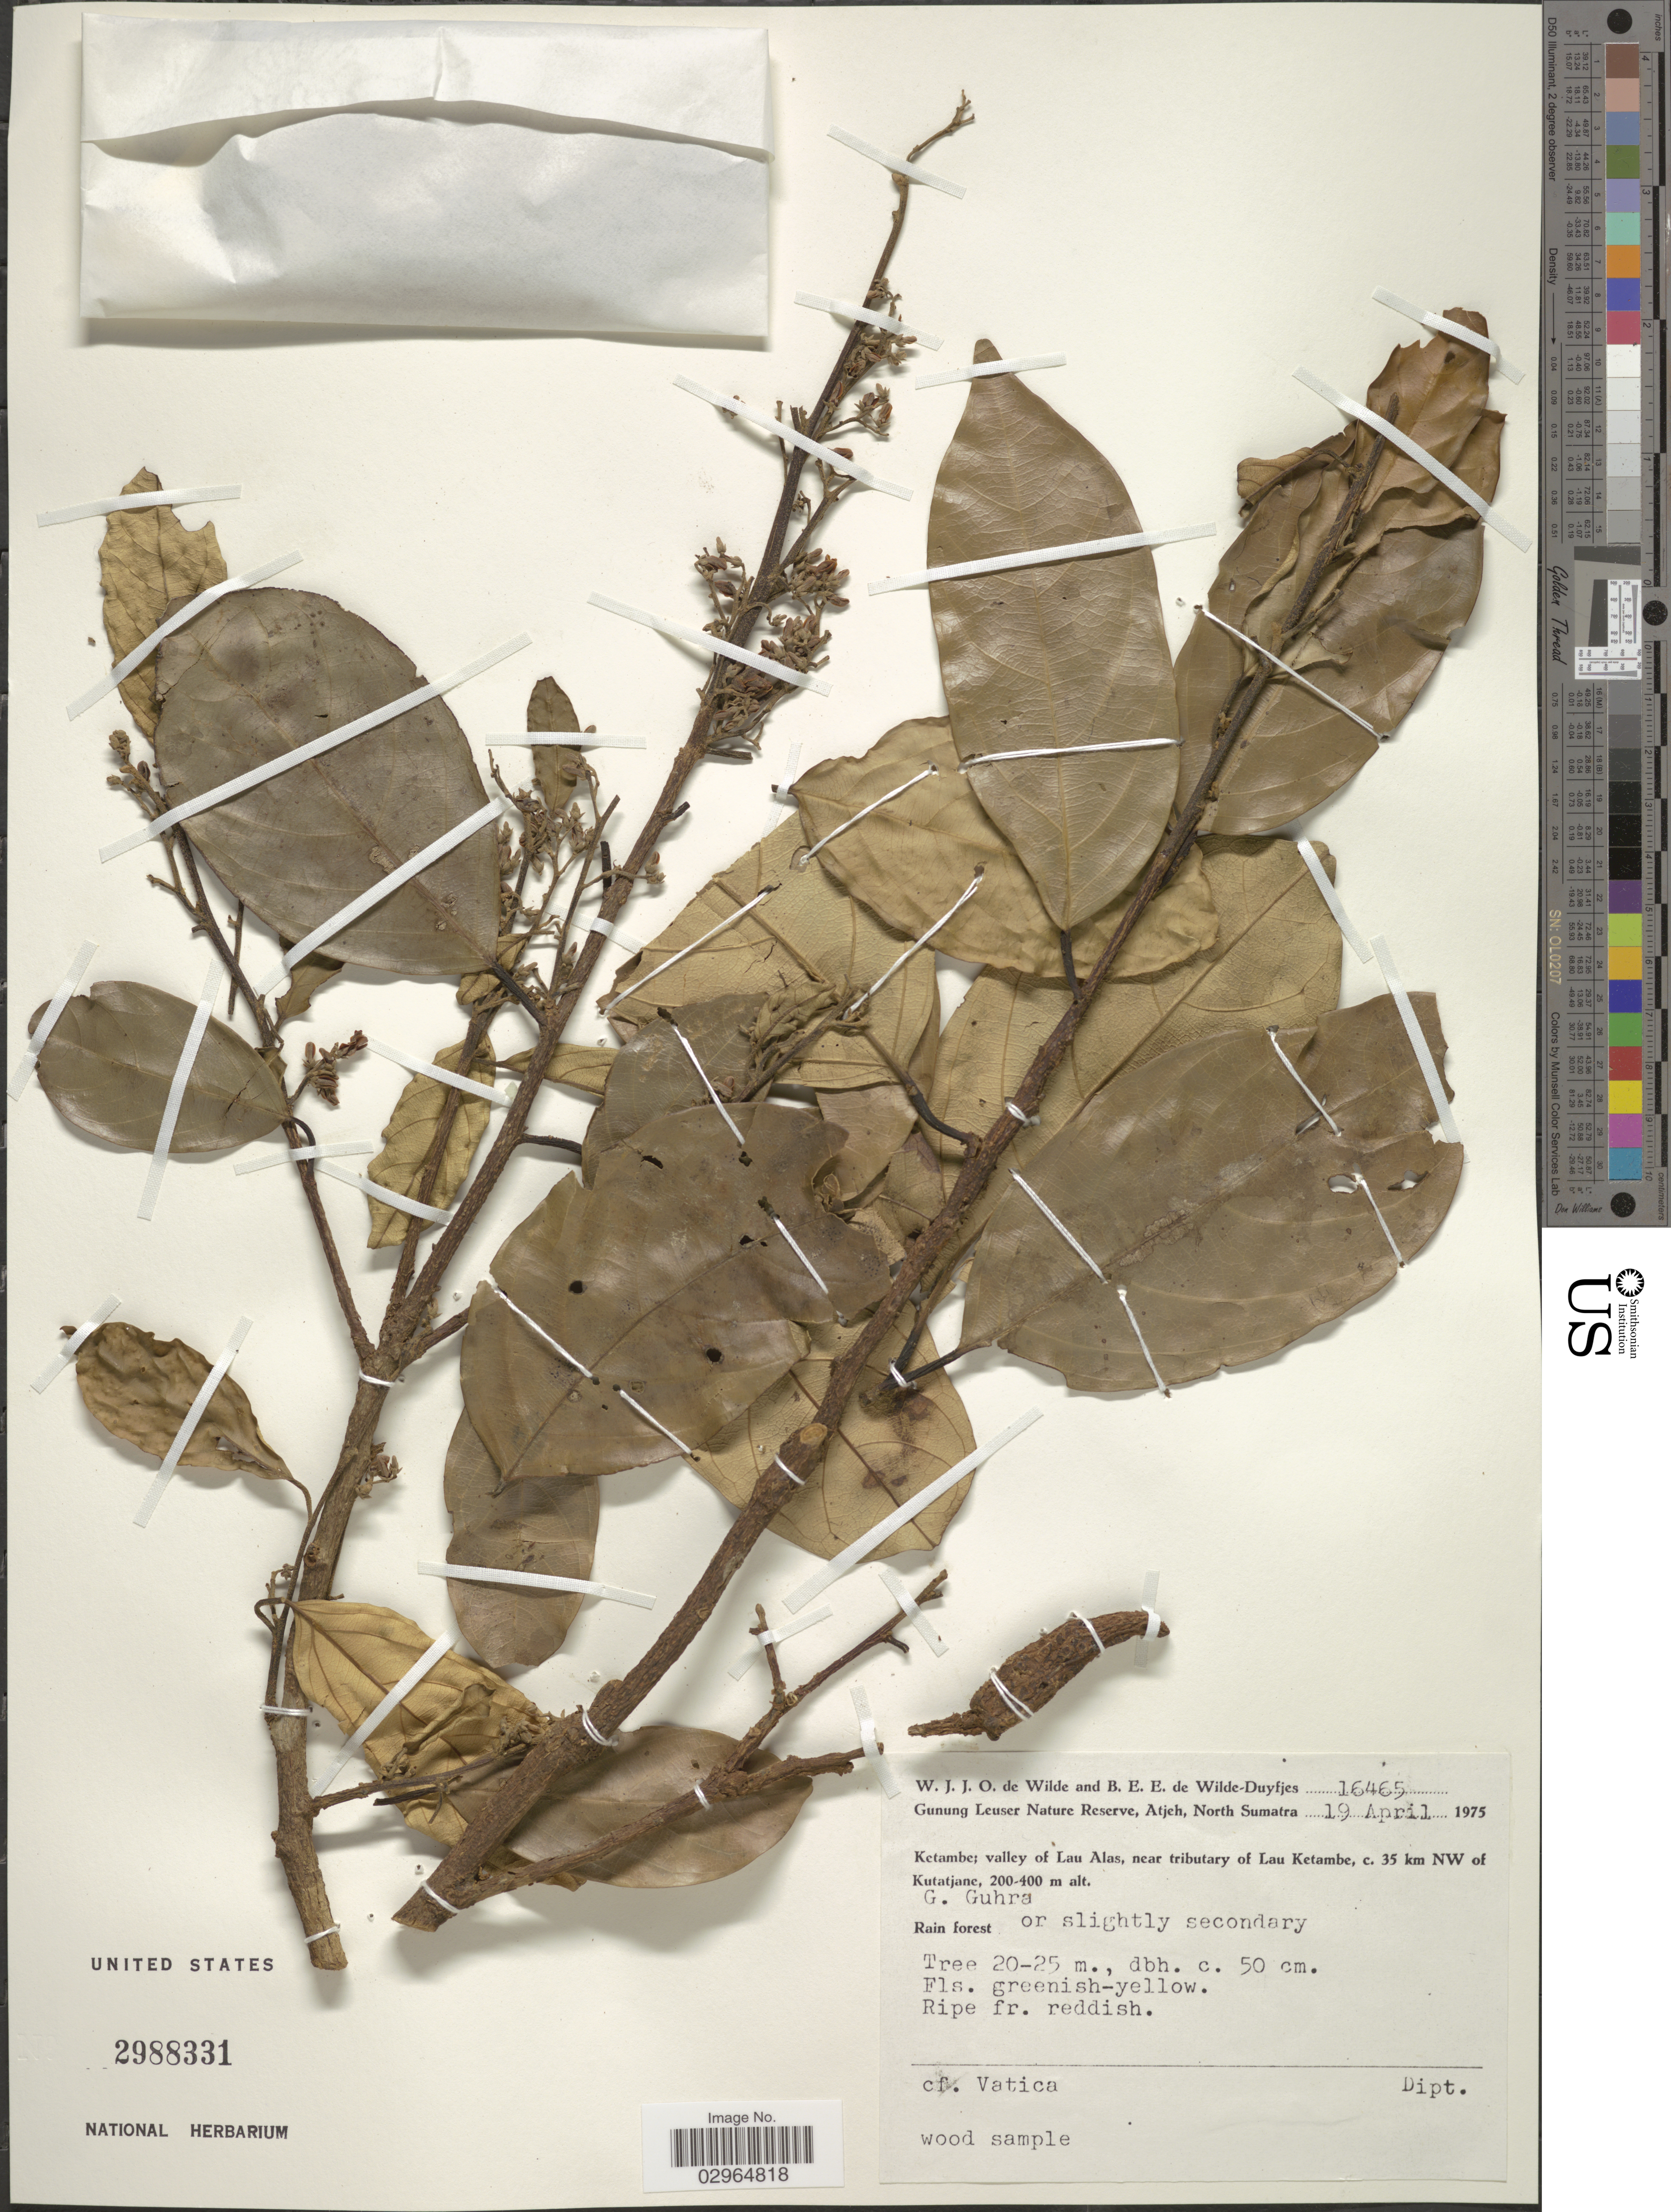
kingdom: Plantae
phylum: Tracheophyta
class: Magnoliopsida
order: Malvales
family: Dipterocarpaceae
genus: Vatica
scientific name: Vatica sp.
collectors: W. J. de Wilde & B. E. de Wilde-Duyfjes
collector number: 16465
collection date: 1975-04-19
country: Indonesia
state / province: Sumatra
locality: Gunung Leuser Nature Reserve, Atjeh, North Sumatra. Ketambe; valley of Lau Alas, near tributary of Lau Ketambe, c. 35 km NW of Kutatjane. G. Guhra.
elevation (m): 200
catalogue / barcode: US 2988331